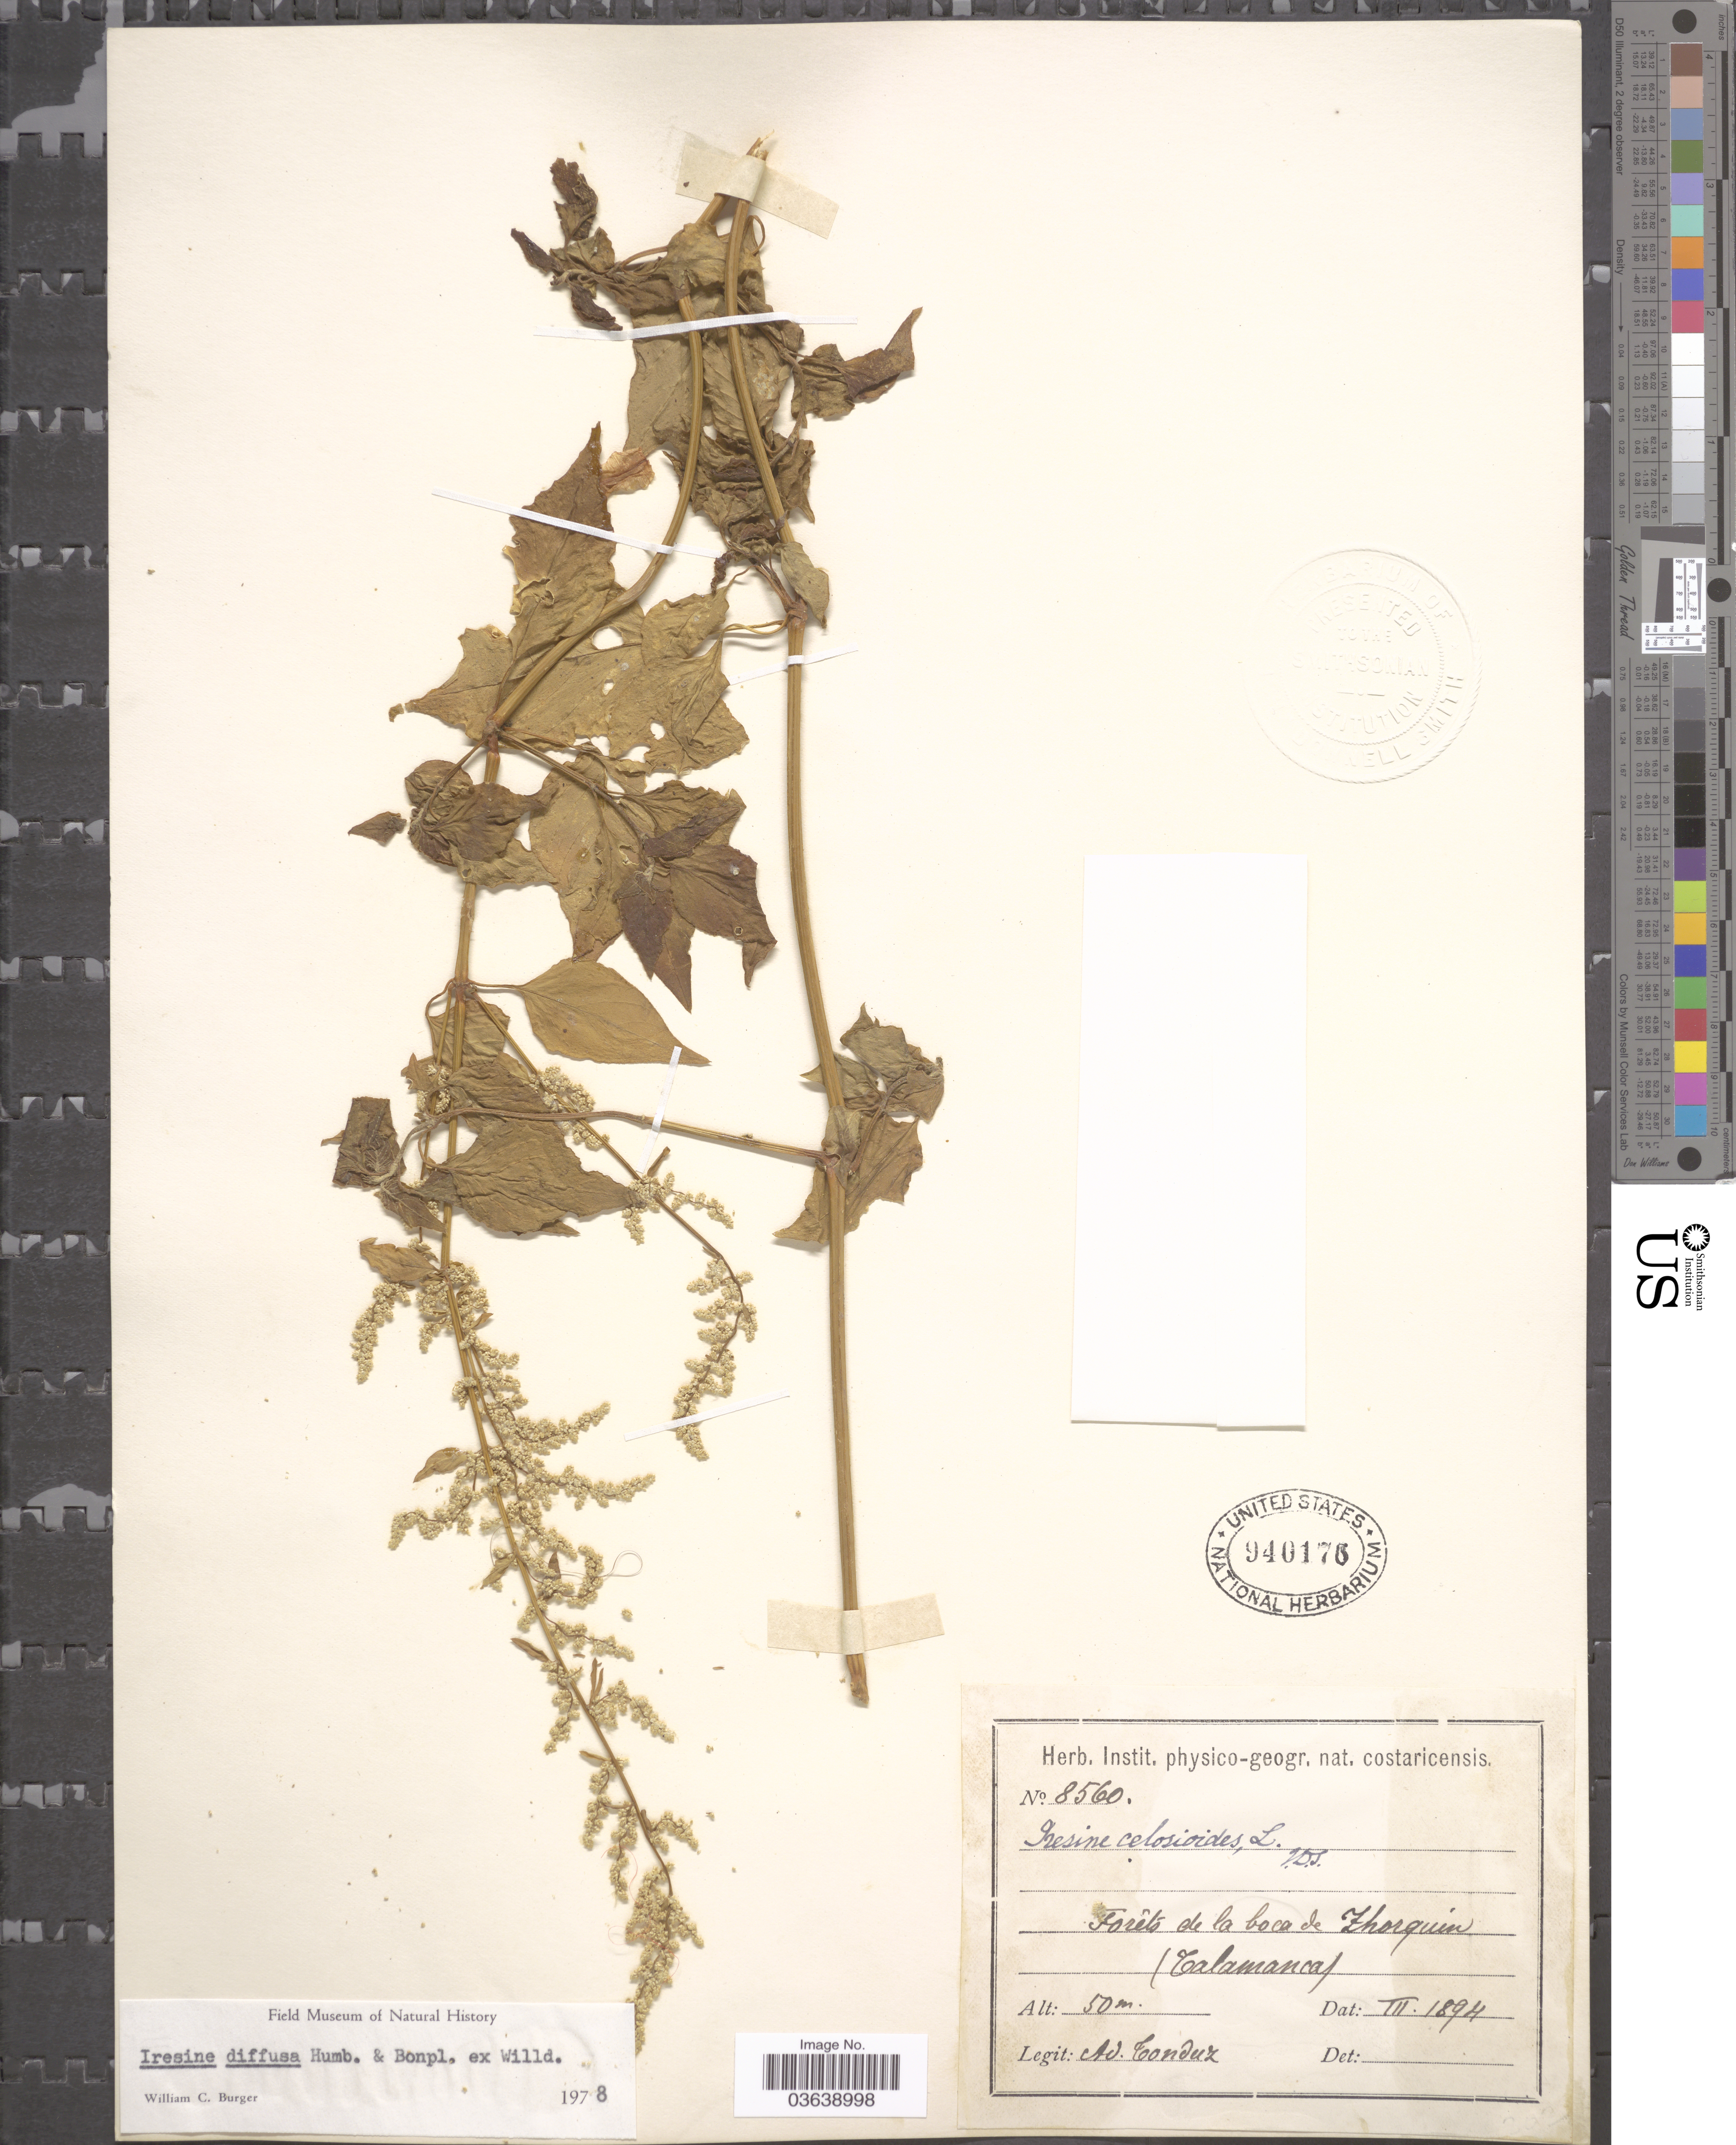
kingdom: Plantae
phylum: Tracheophyta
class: Magnoliopsida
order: Caryophyllales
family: Amaranthaceae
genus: Iresine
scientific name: Iresine celosia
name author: L.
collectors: A. Tonduz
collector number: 8560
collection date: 1894-03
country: Costa Rica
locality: Forêts de la boca de Zhorquin (Talamanca).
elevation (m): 50